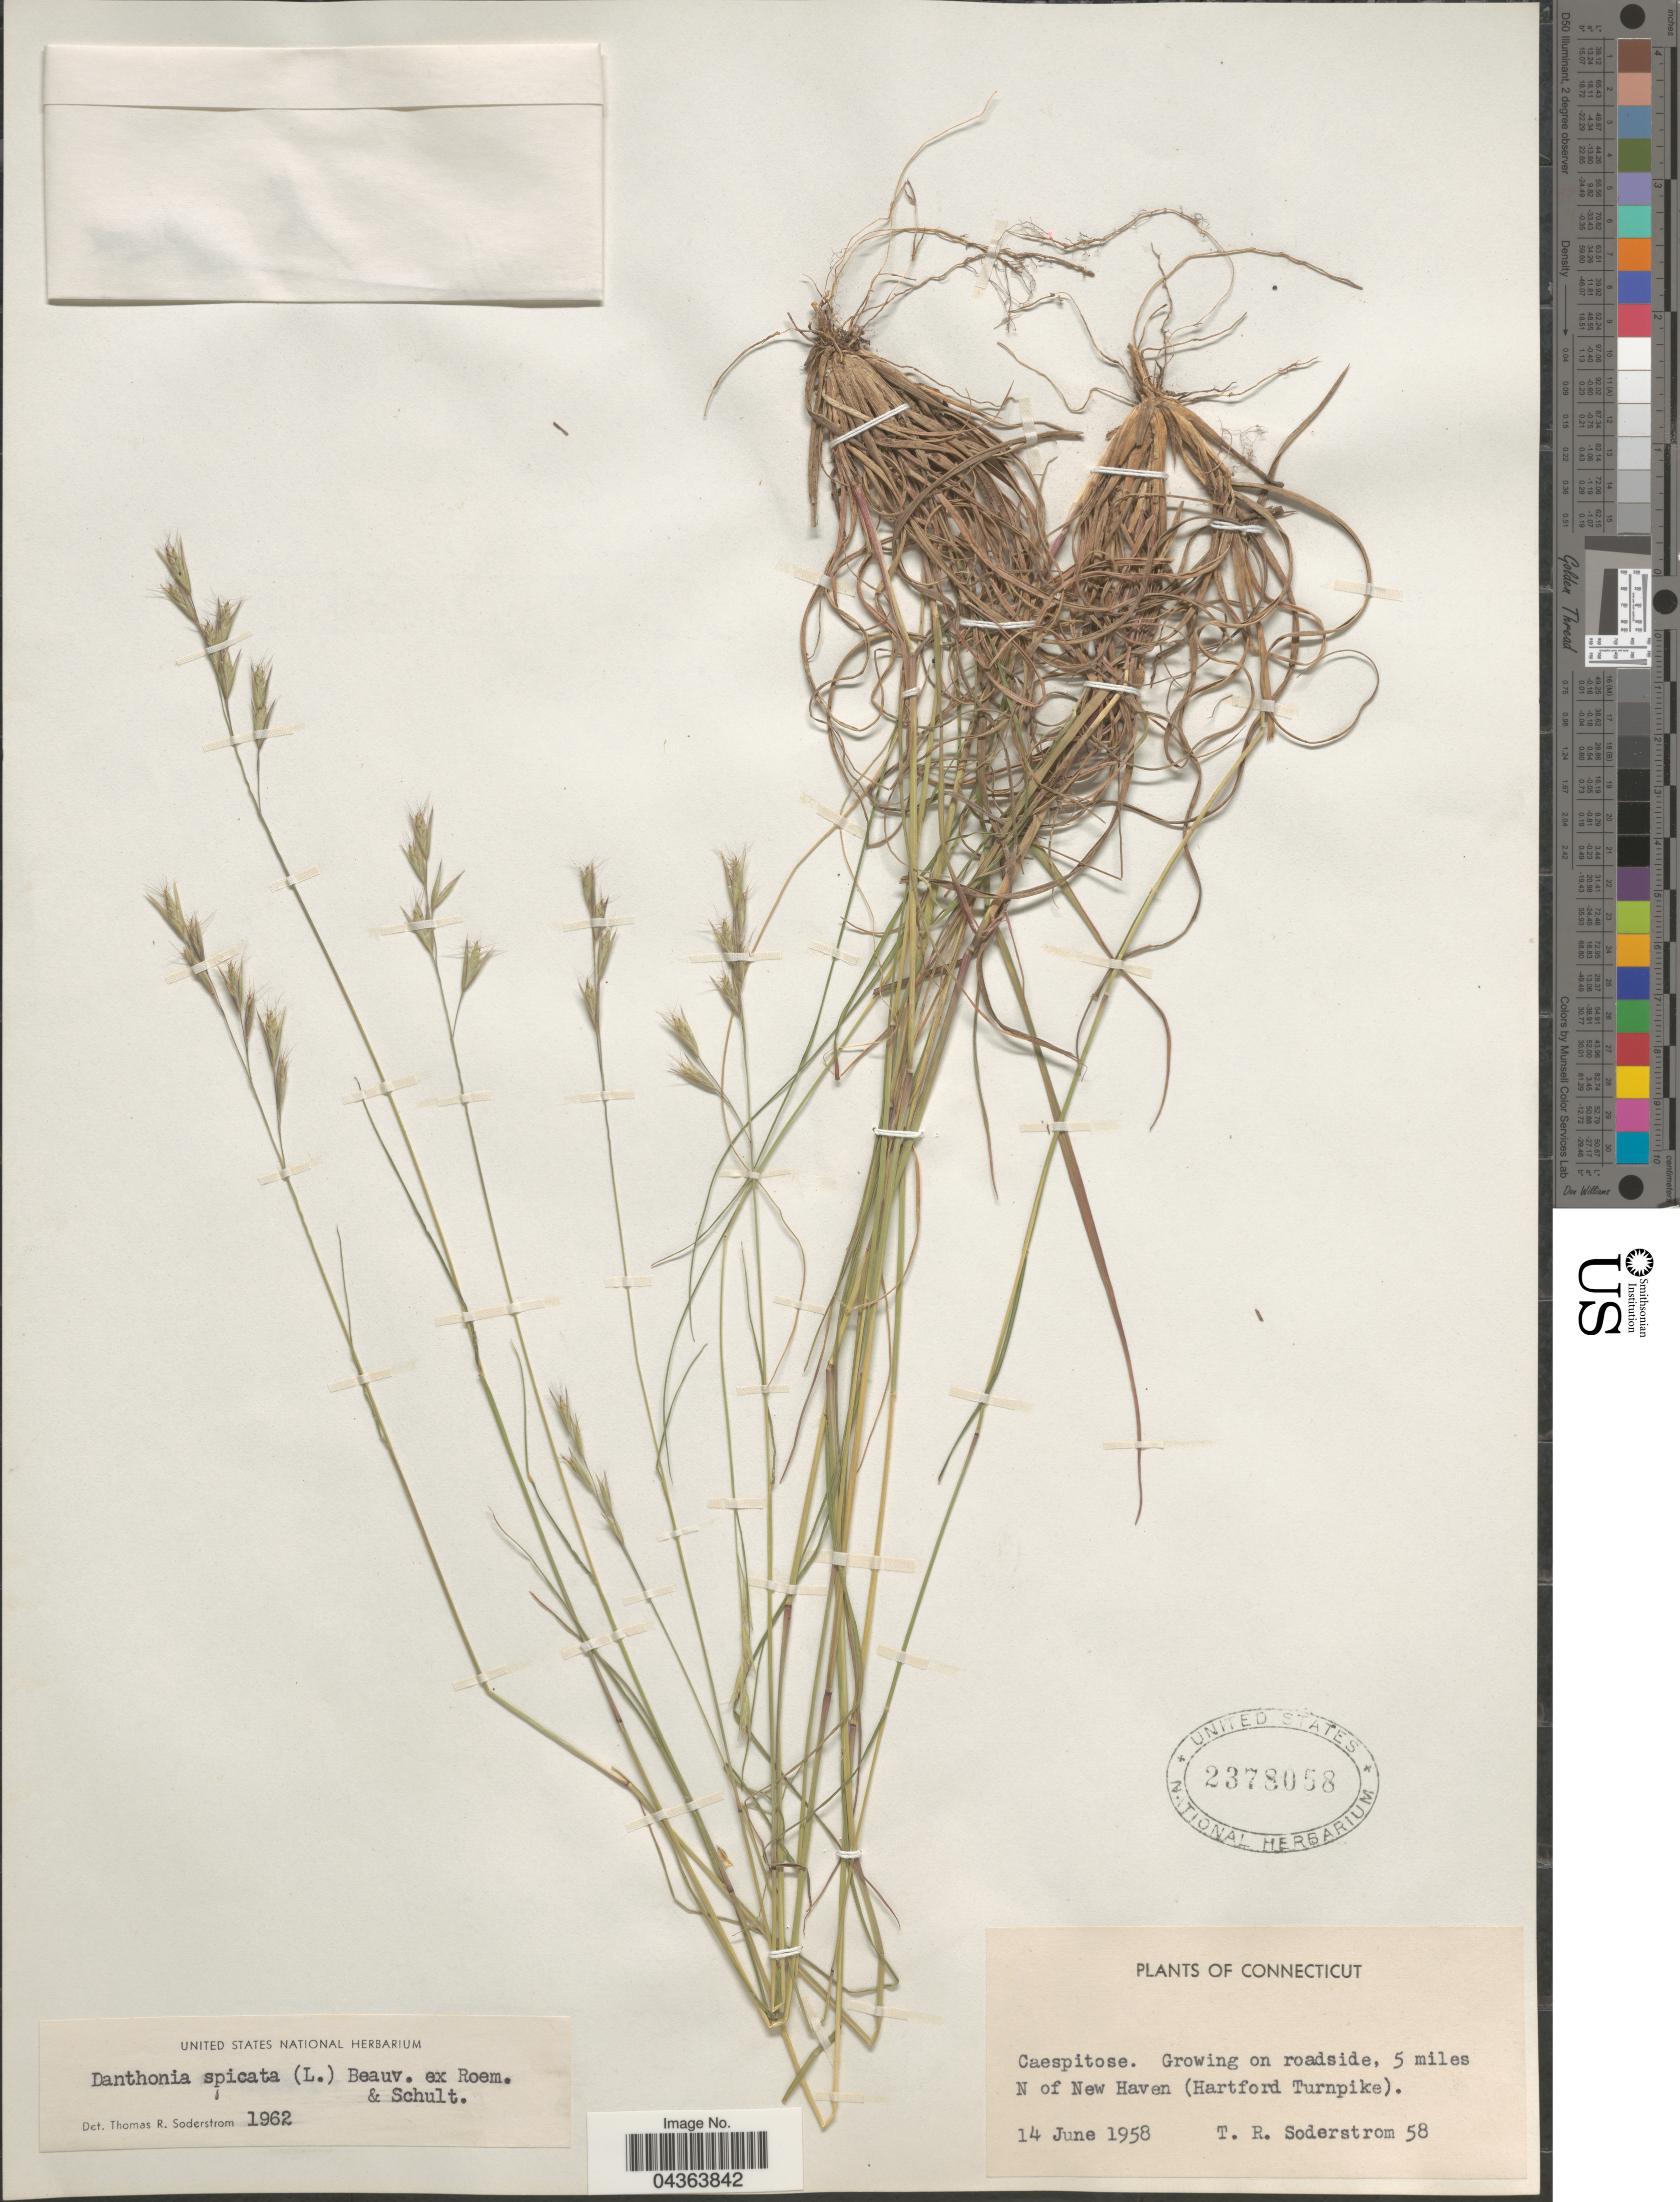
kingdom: Plantae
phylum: Tracheophyta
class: Liliopsida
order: Poales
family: Poaceae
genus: Danthonia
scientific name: Danthonia spicata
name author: (L.) P. Beauv. ex Roem. & Schult.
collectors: T. R. Soderstrom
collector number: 58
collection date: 1958-06-14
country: United States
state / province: Connecticut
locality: On roadside, 5 miles N of New Haven (Hartford Turnpike).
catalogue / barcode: US 2378058